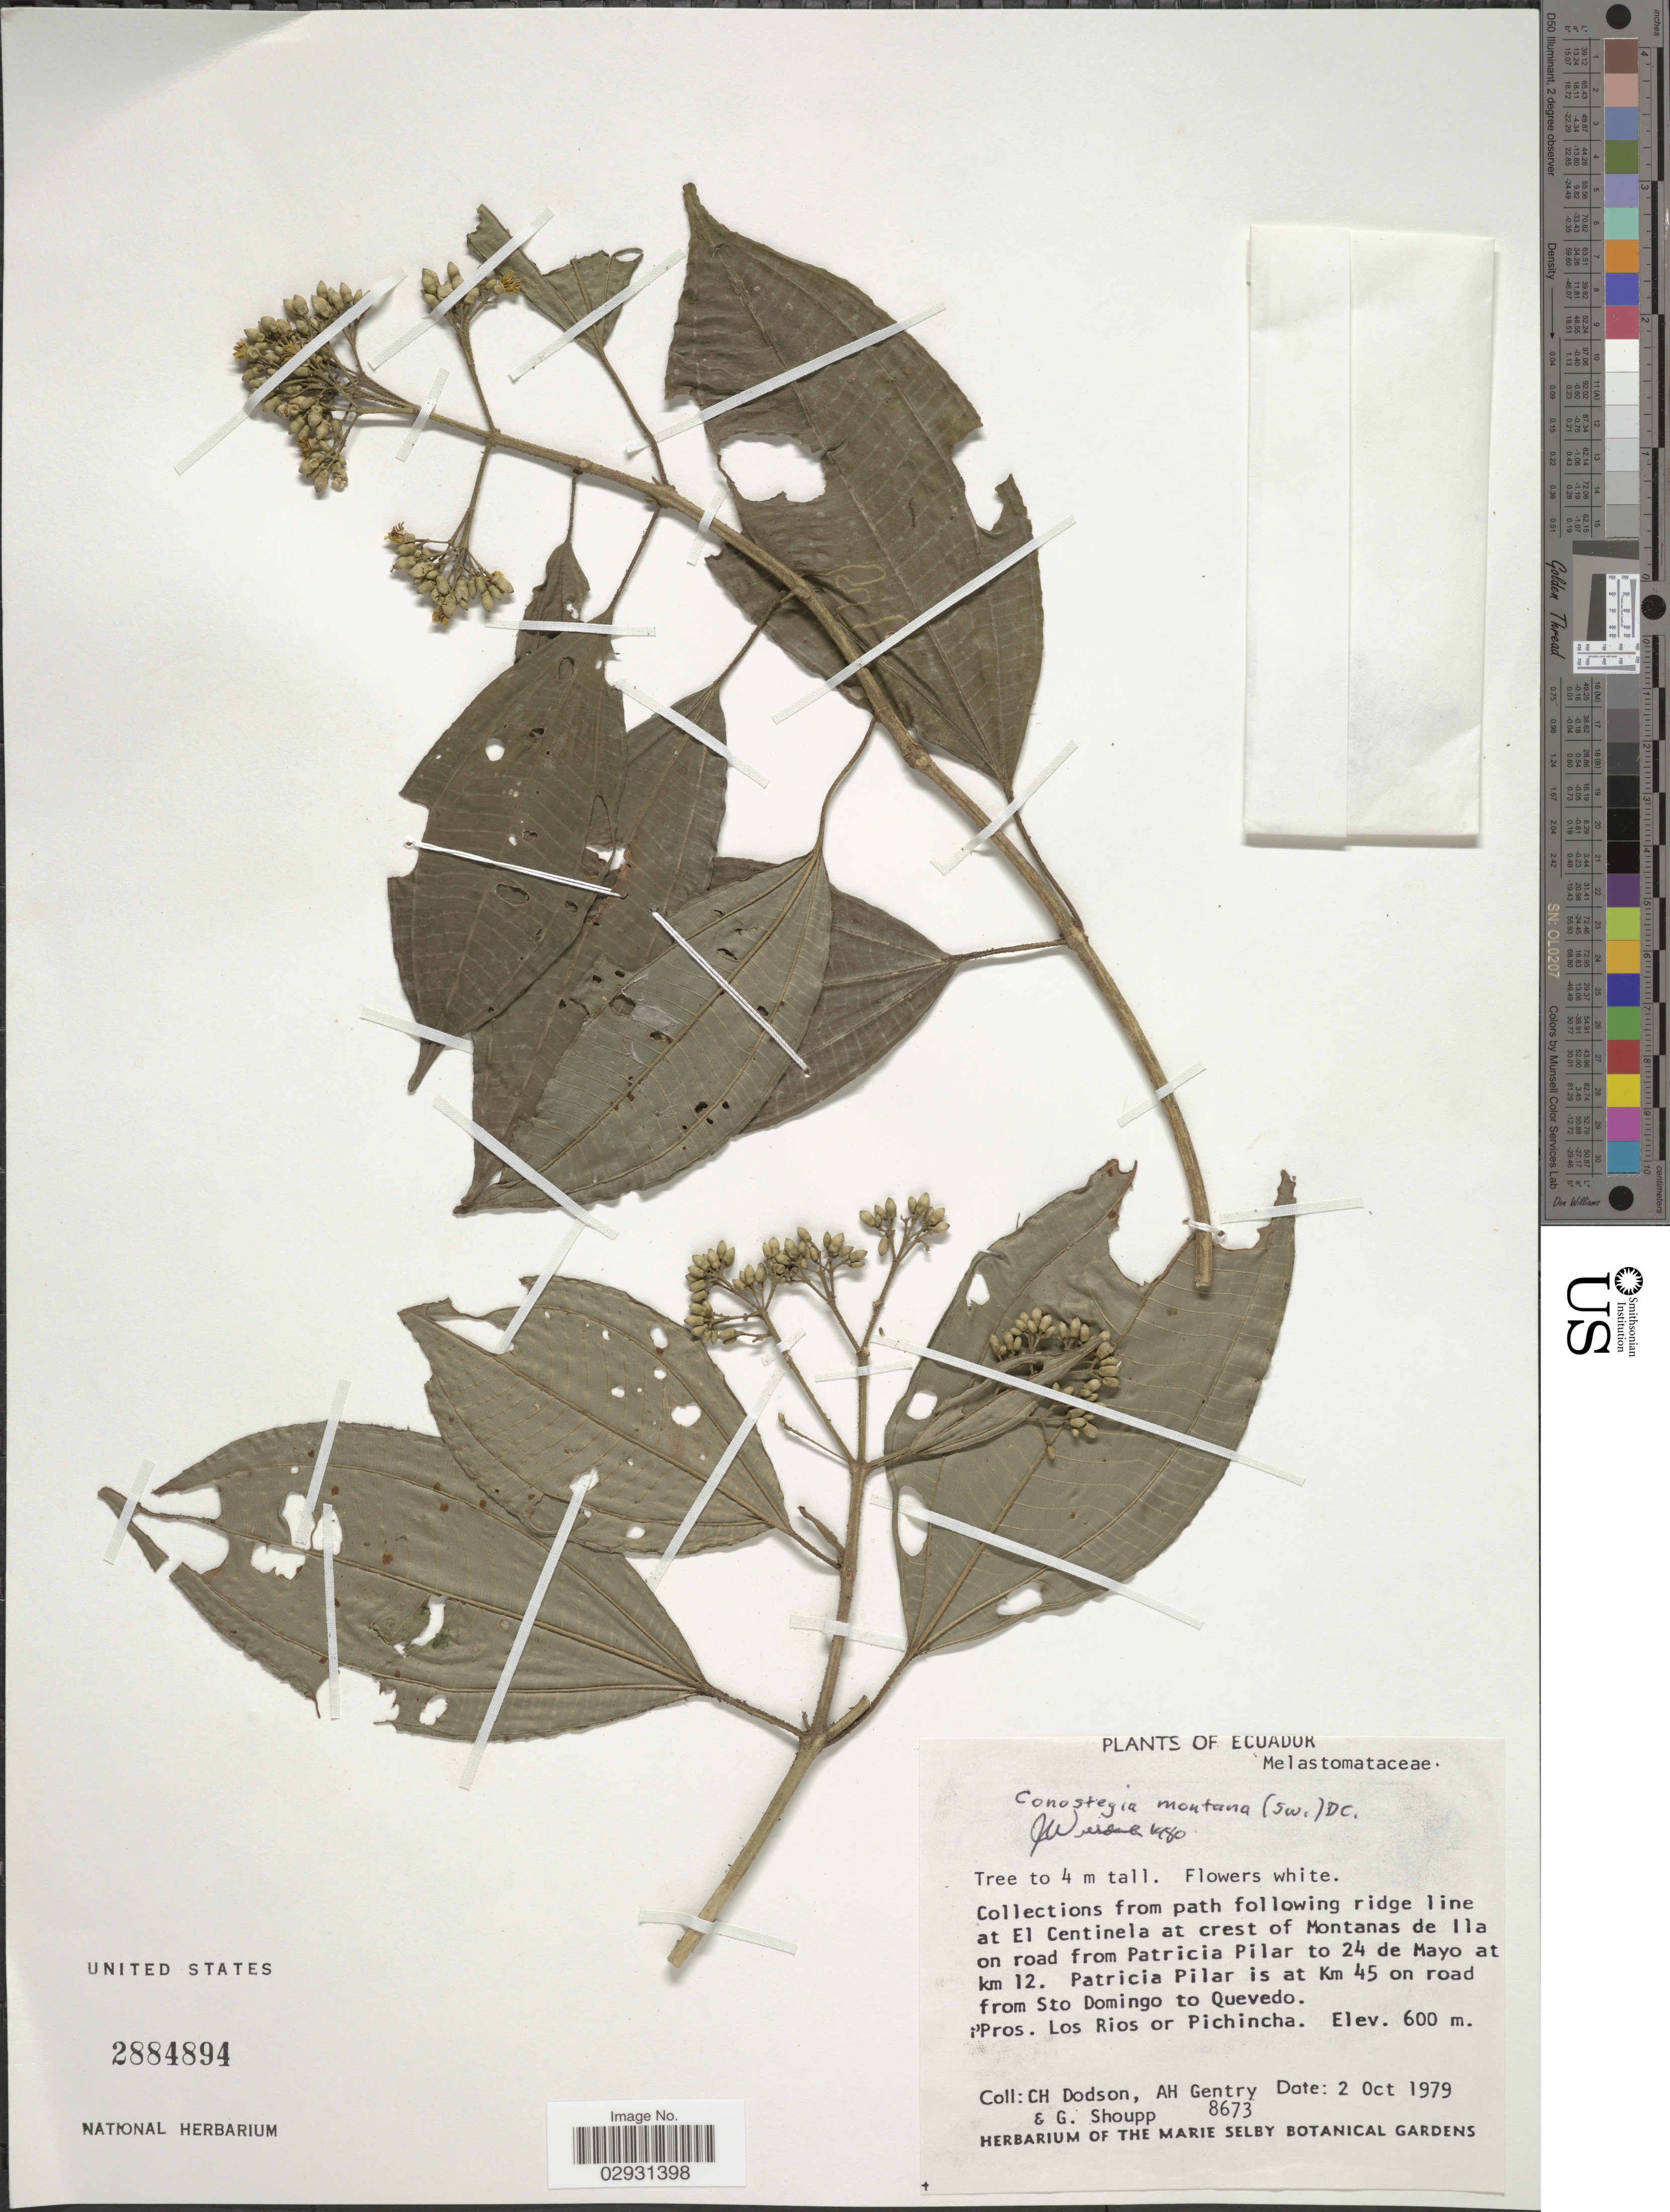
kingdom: Plantae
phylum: Tracheophyta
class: Magnoliopsida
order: Myrtales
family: Melastomataceae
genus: Conostegia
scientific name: Conostegia montana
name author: (Sw.) D. Don ex DC.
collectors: C. H. Dodson, A. H. Gentry & G. Shoupp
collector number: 8673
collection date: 1979-10-02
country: Ecuador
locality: Path following ridge line at El Centinela at crest of Montanas de Ila on road from Patricia Pilar to 24 de Mayo at km 12. Patricia Pilar is at Km 45 on road from Sto Domingo to Quevedo. Pros. Los Rios or Pichincha.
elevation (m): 600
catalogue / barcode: US 2884894